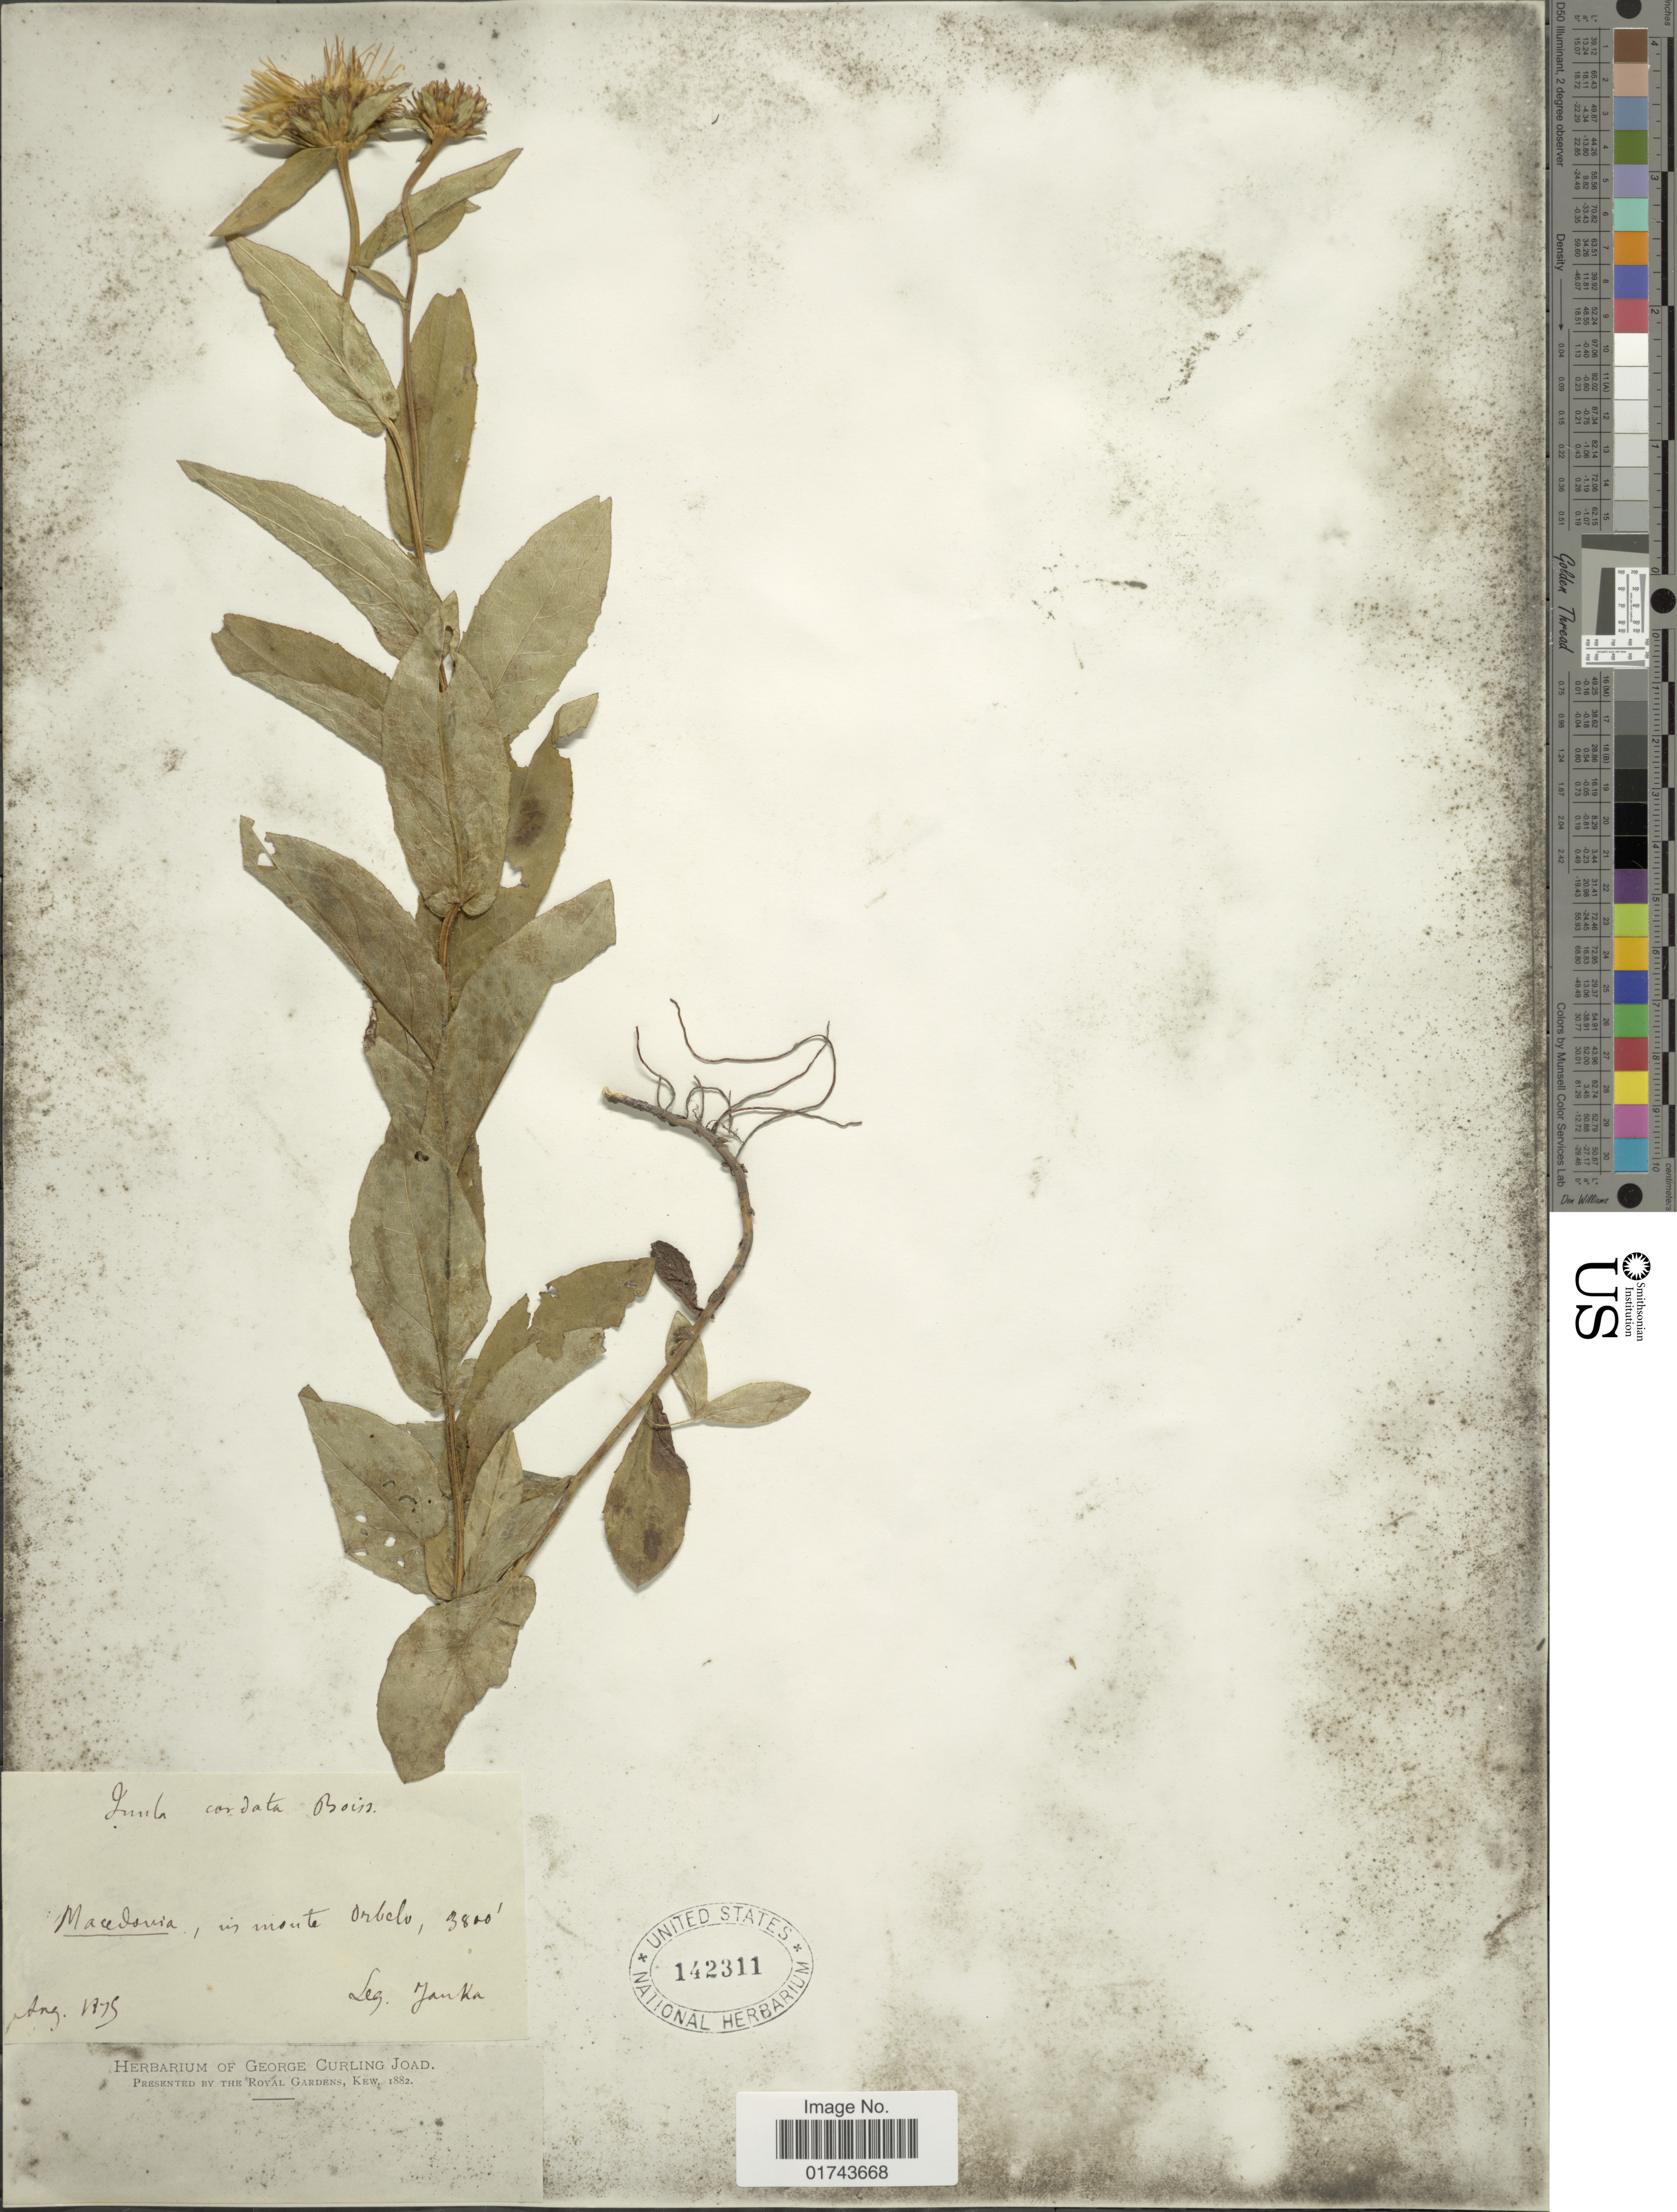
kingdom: Plantae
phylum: Tracheophyta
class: Magnoliopsida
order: Asterales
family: Asteraceae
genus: Inula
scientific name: Inula cordata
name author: Boiss.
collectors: V. v. Janka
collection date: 1875-08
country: North Macedonia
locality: In monte Orbelo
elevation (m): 1158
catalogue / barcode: US 142311